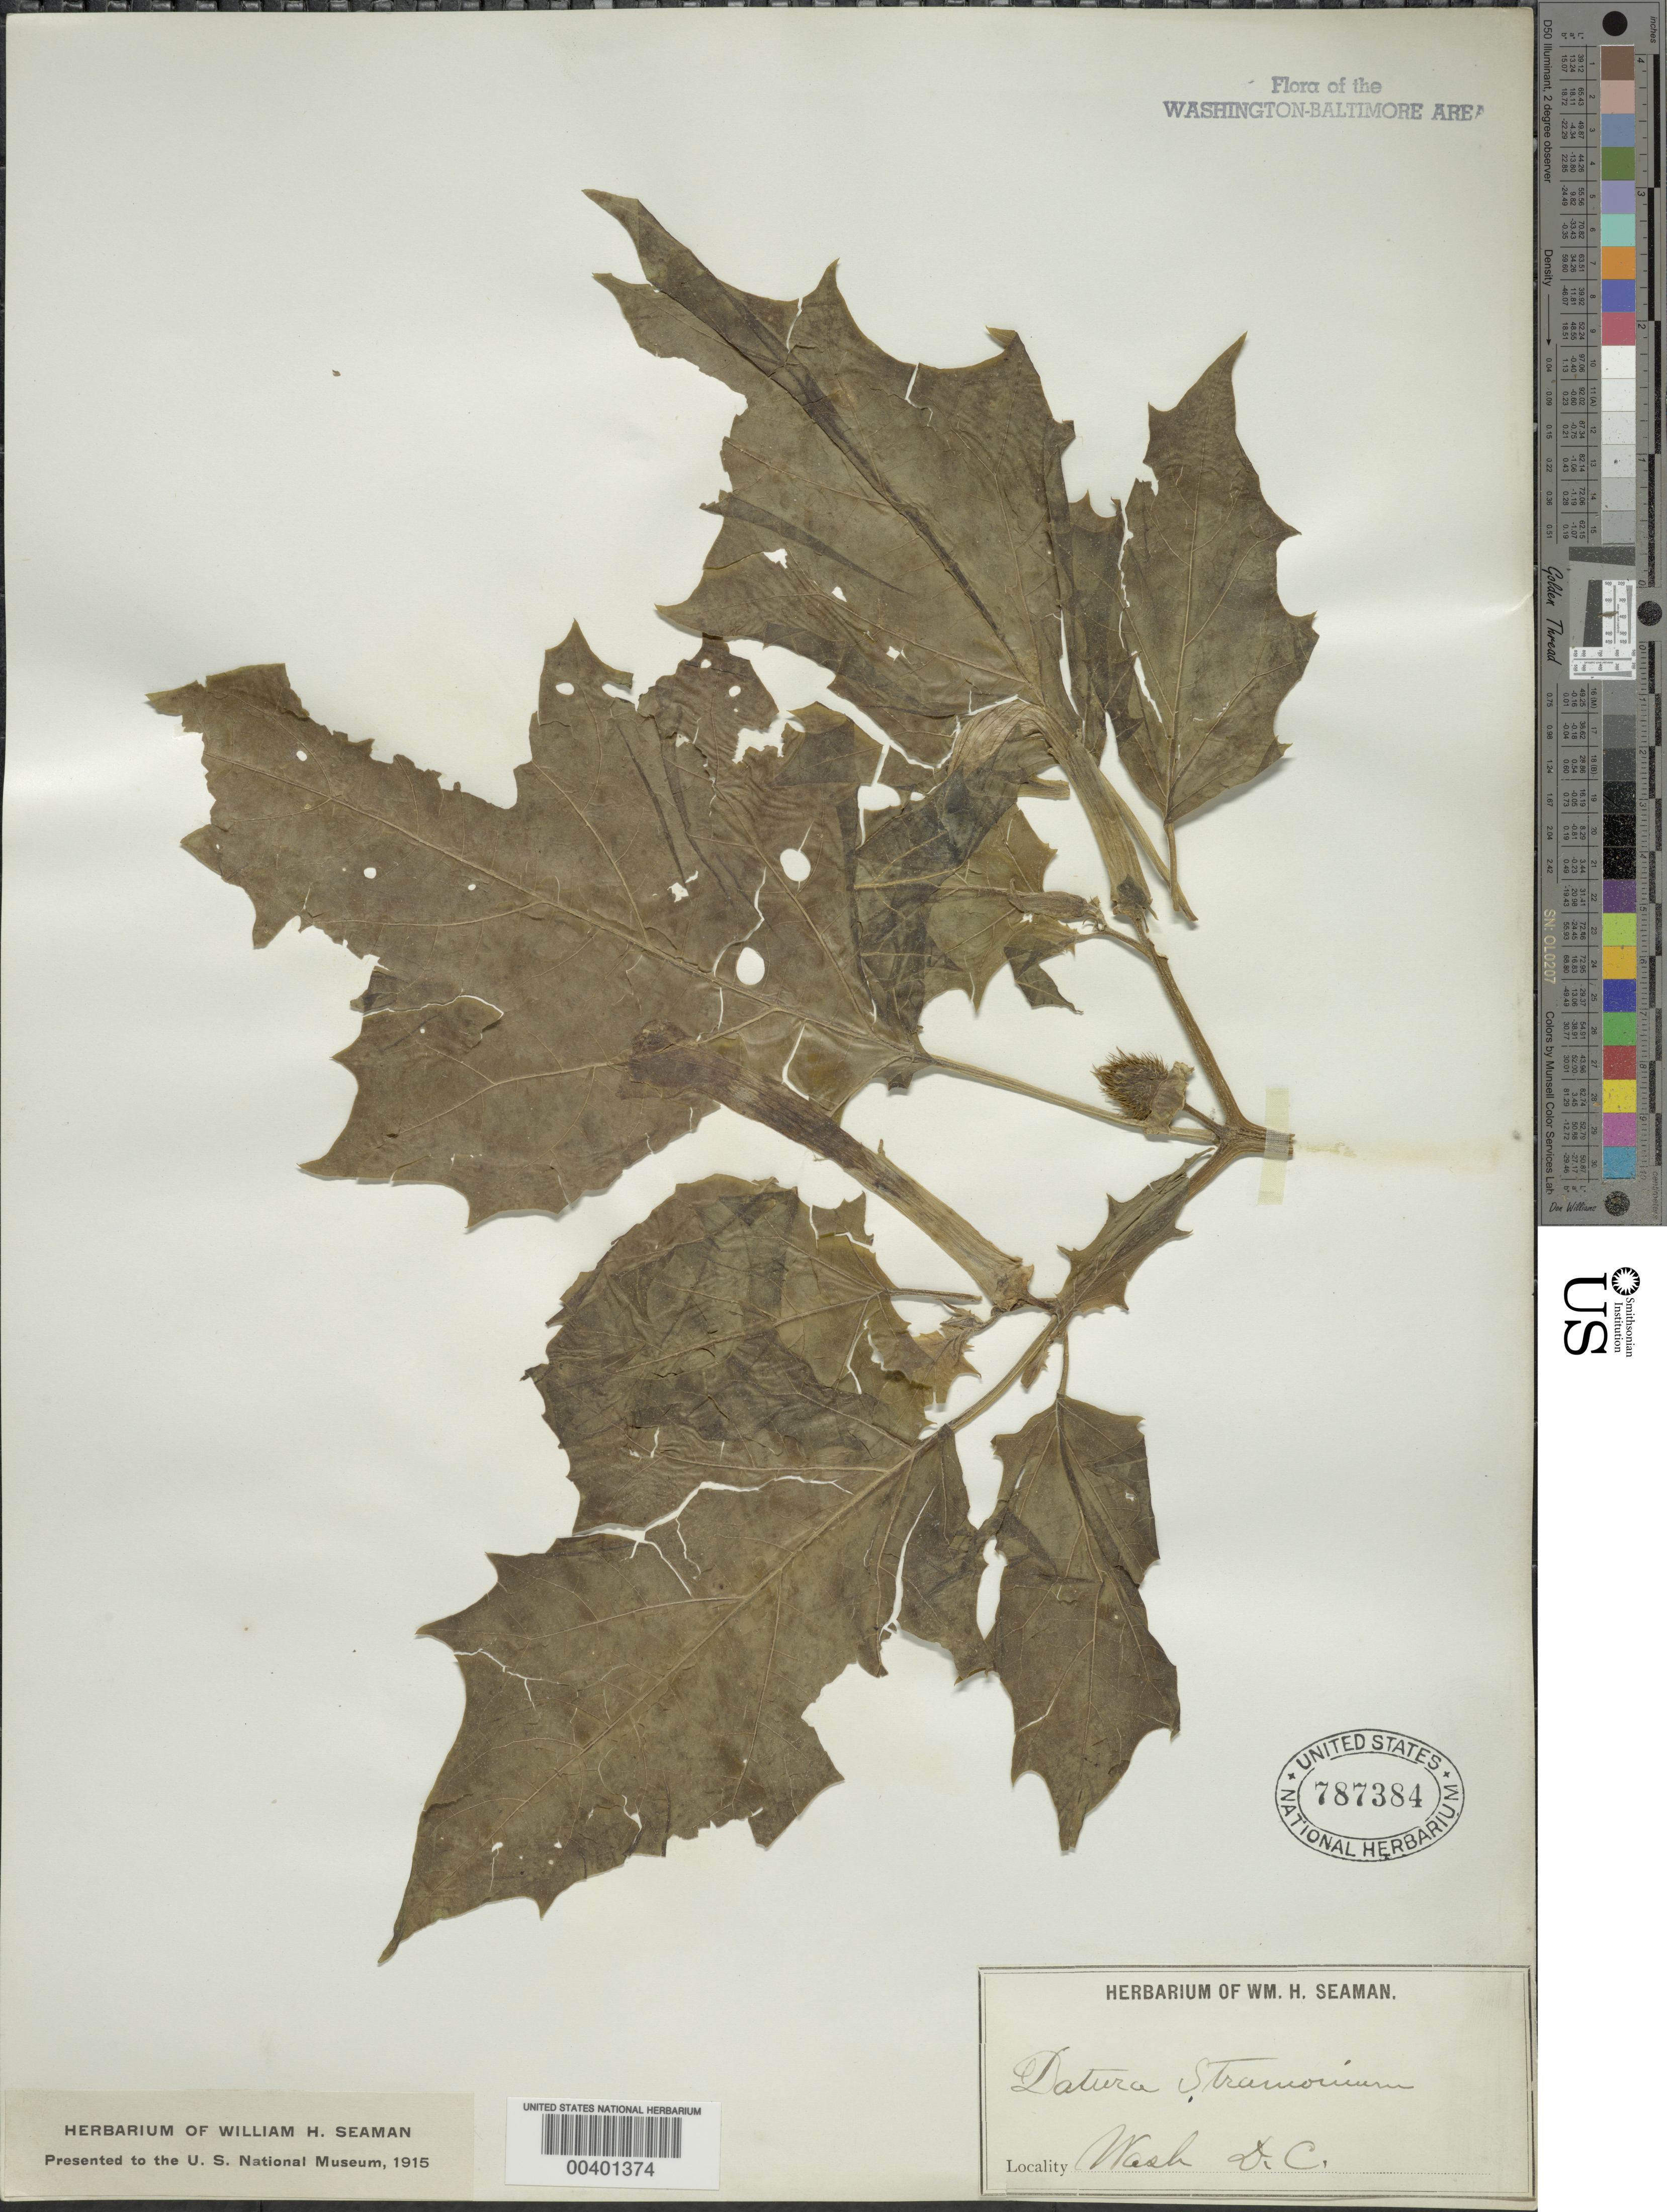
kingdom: Plantae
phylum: Tracheophyta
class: Magnoliopsida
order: Solanales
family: Solanaceae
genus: Datura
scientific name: Datura stramonium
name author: L.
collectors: W. Seaman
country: United States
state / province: District of Columbia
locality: Washington, D.C.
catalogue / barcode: US 787384